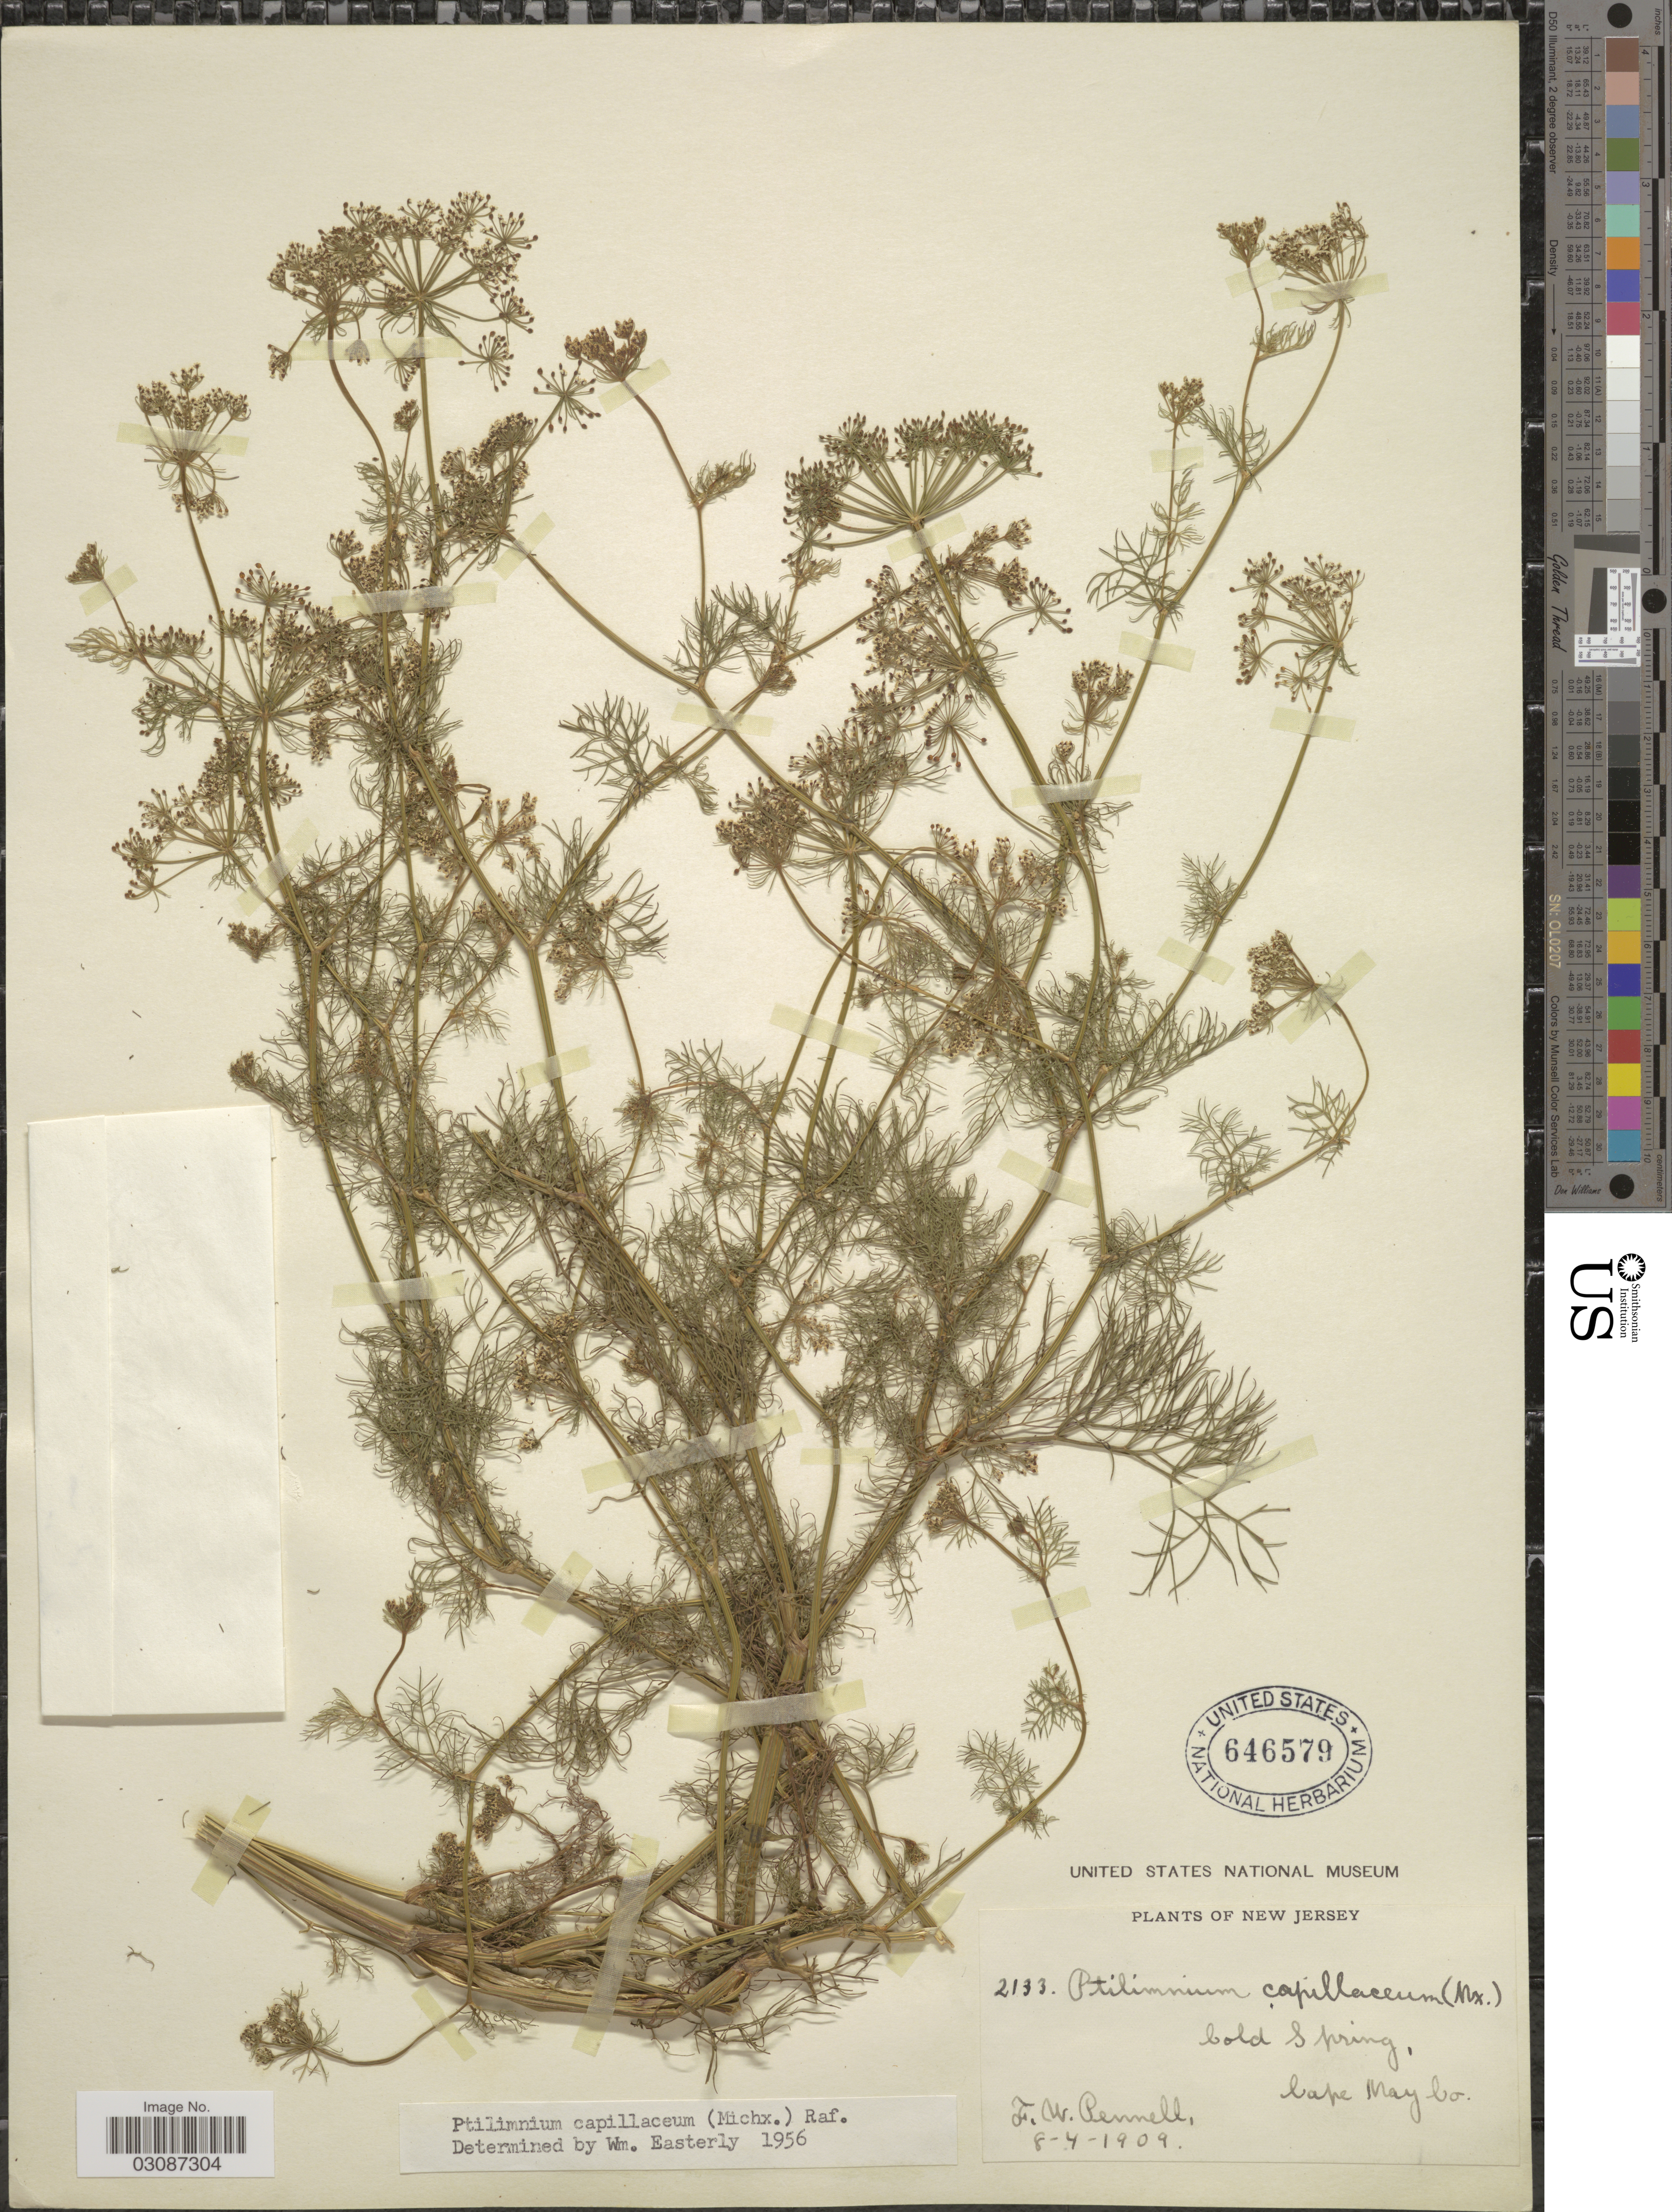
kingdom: Plantae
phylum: Tracheophyta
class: Magnoliopsida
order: Apiales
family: Apiaceae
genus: Ptilimnium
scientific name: Ptilimnium capillaceum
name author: (Michx.) Raf.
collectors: F. W. Pennell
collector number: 2133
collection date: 1909-08-04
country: United States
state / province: New Jersey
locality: Cold Spring, Cape May Co.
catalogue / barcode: US 646579